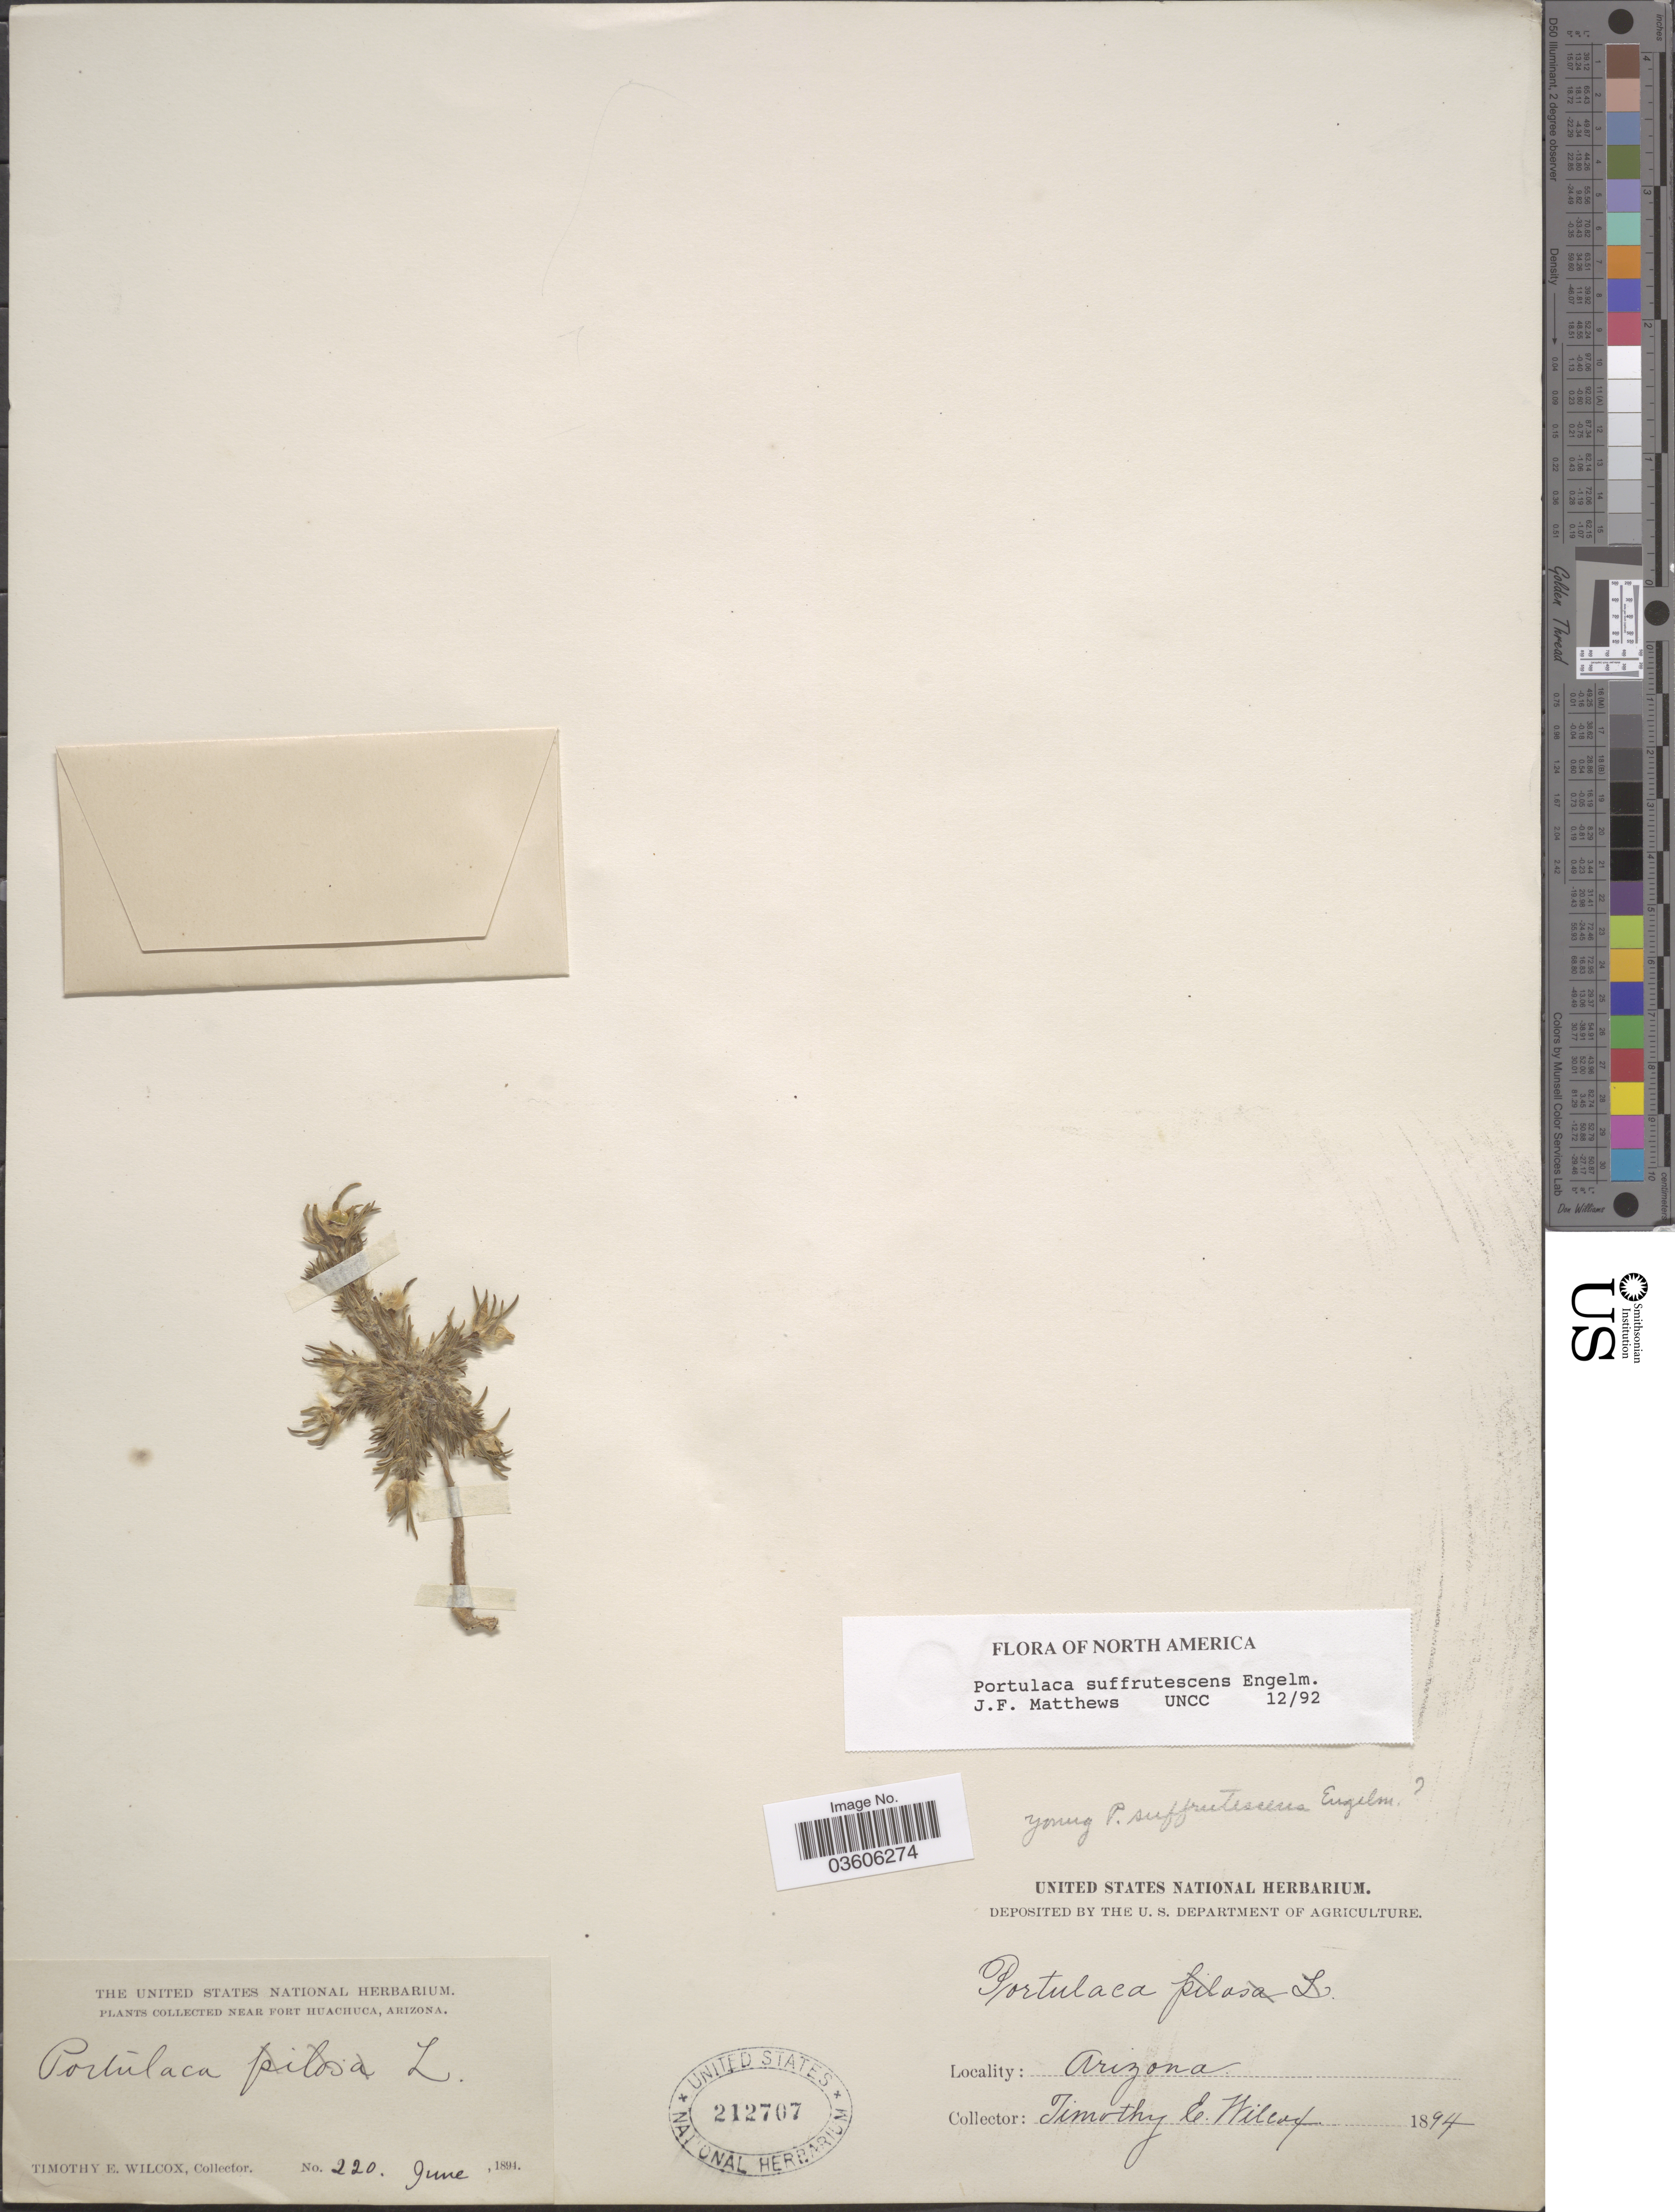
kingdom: Plantae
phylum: Tracheophyta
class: Magnoliopsida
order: Caryophyllales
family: Portulacaceae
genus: Portulaca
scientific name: Portulaca suffrutescens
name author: Engelm.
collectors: T. E. Wilcox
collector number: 220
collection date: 1894-06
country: United States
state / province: Arizona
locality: Near Fort Huachuca.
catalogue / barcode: US 212707